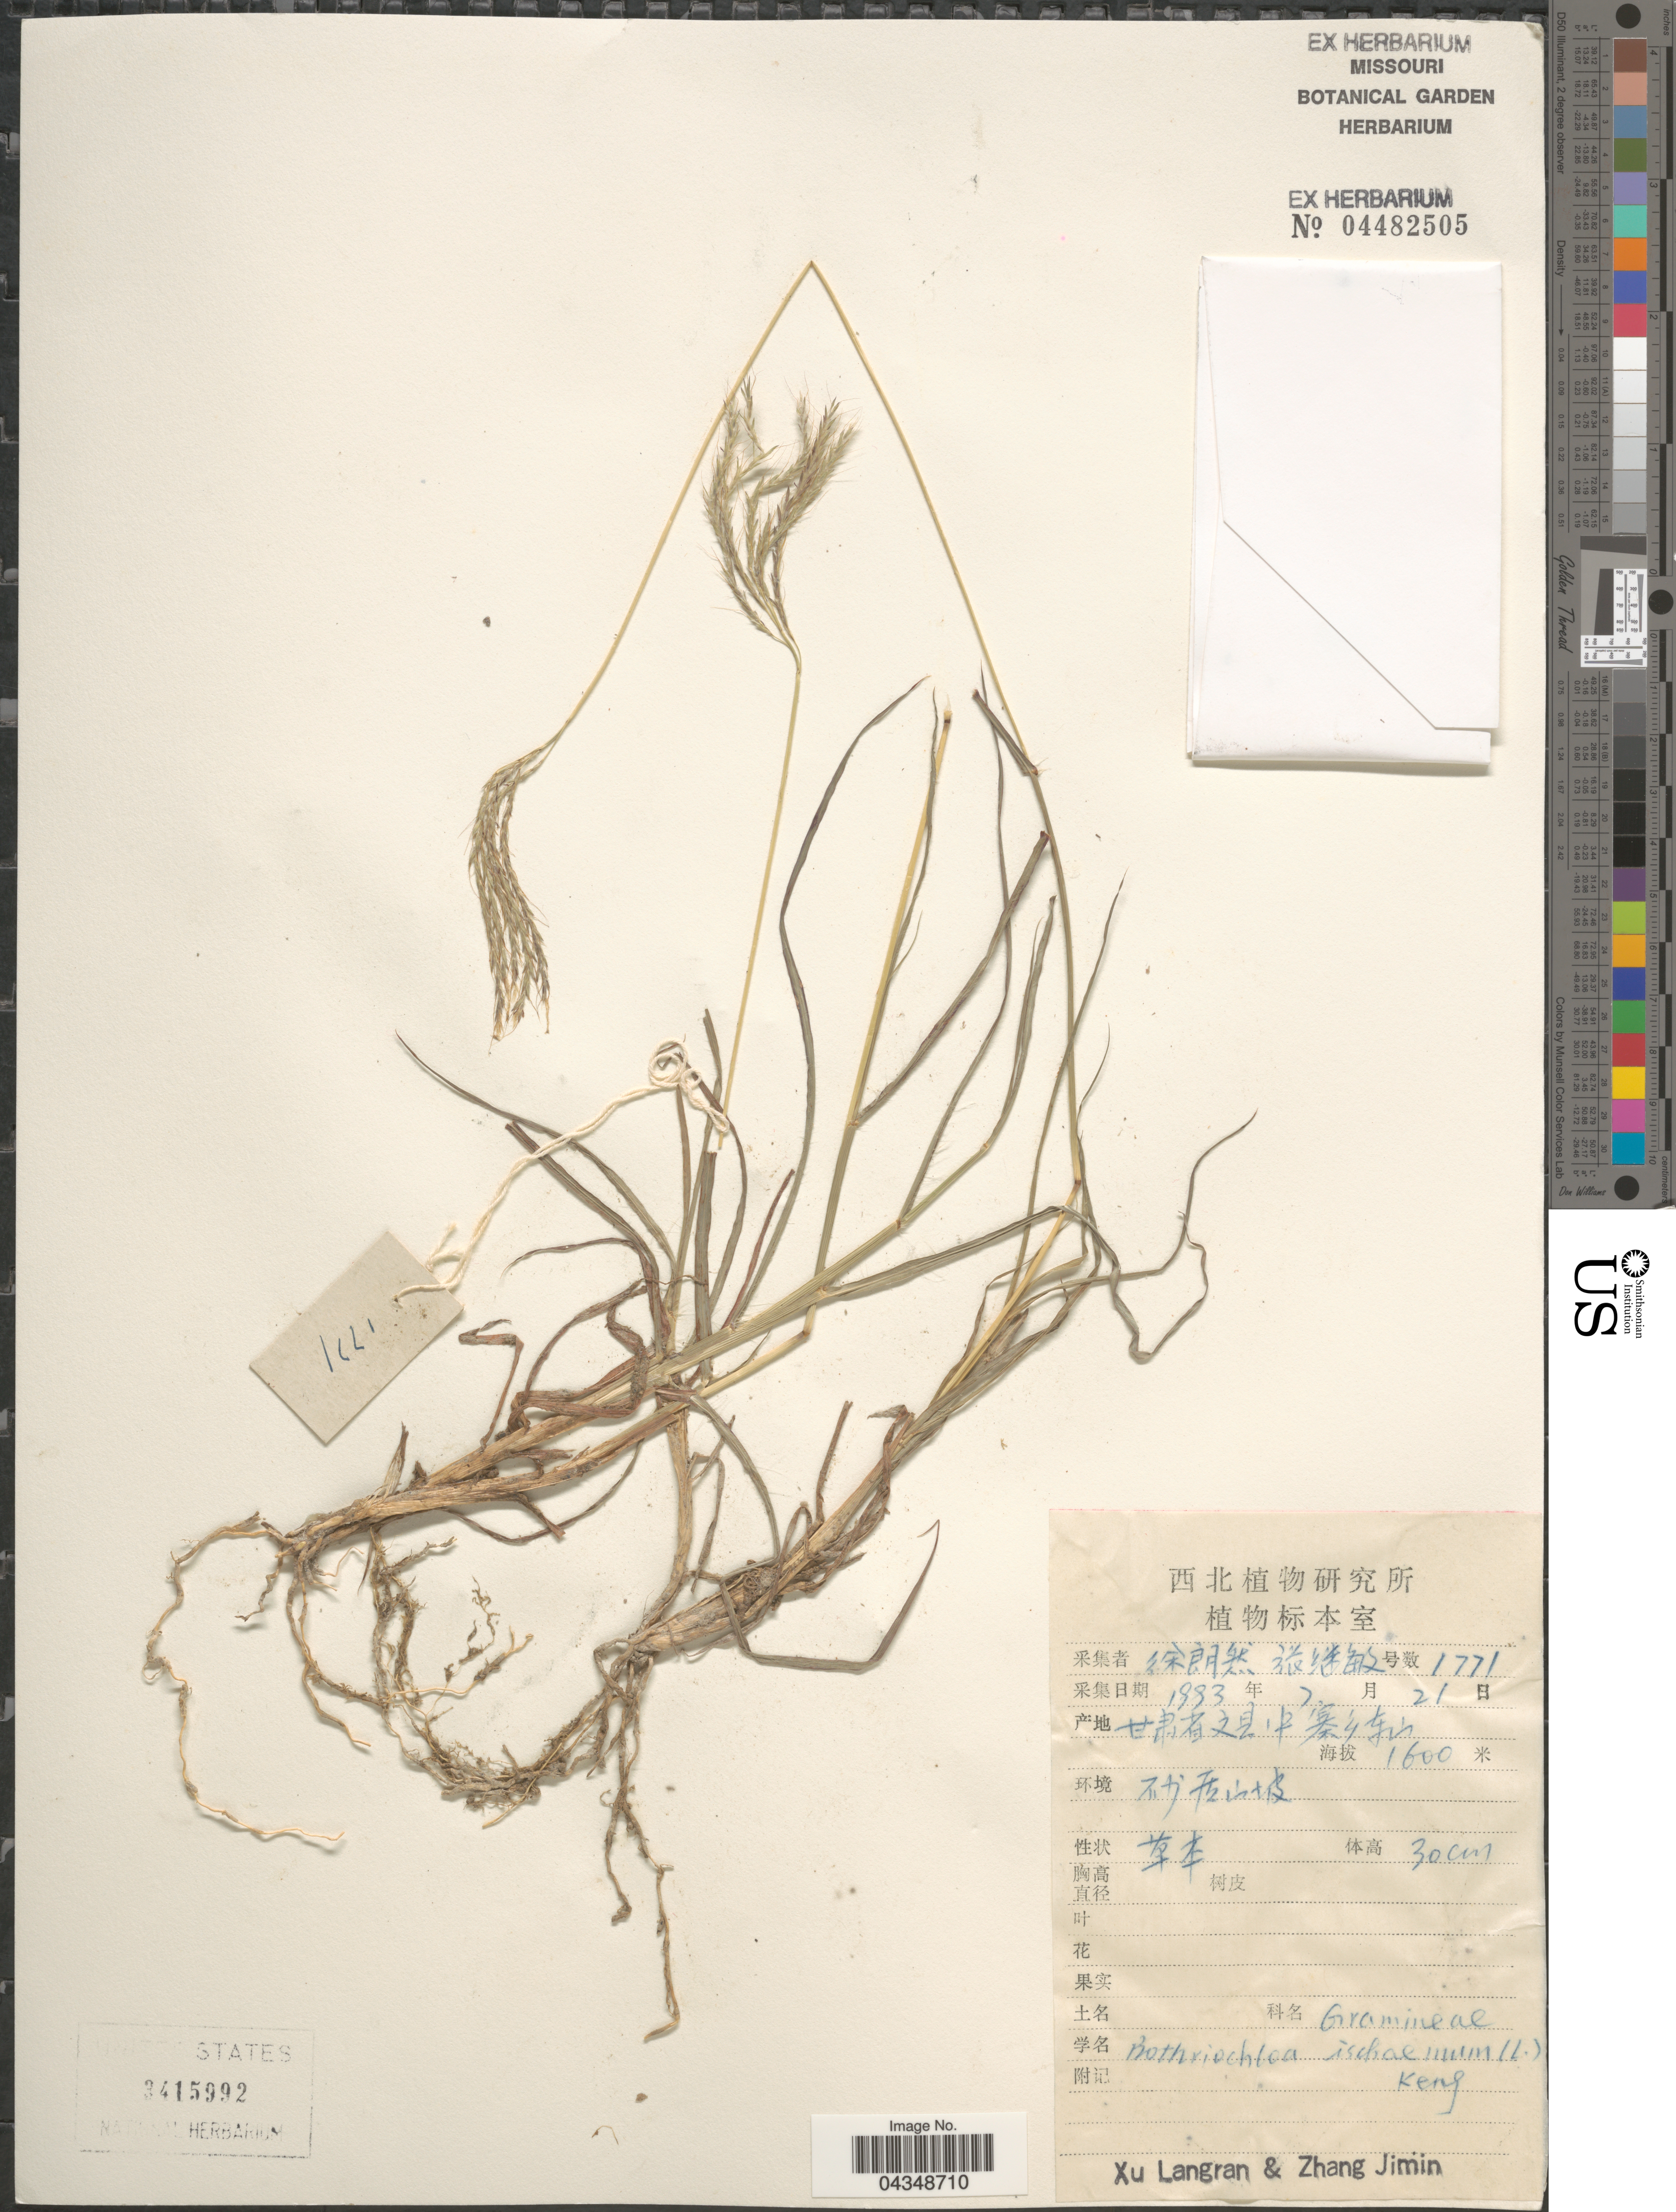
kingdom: Plantae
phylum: Tracheophyta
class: Liliopsida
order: Poales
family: Poaceae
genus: Bothriochloa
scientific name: Bothriochloa ischaemum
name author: (L.) Keng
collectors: L. Xu & J. Zhang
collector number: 1771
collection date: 1933-07-21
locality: X.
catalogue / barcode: US 3415992